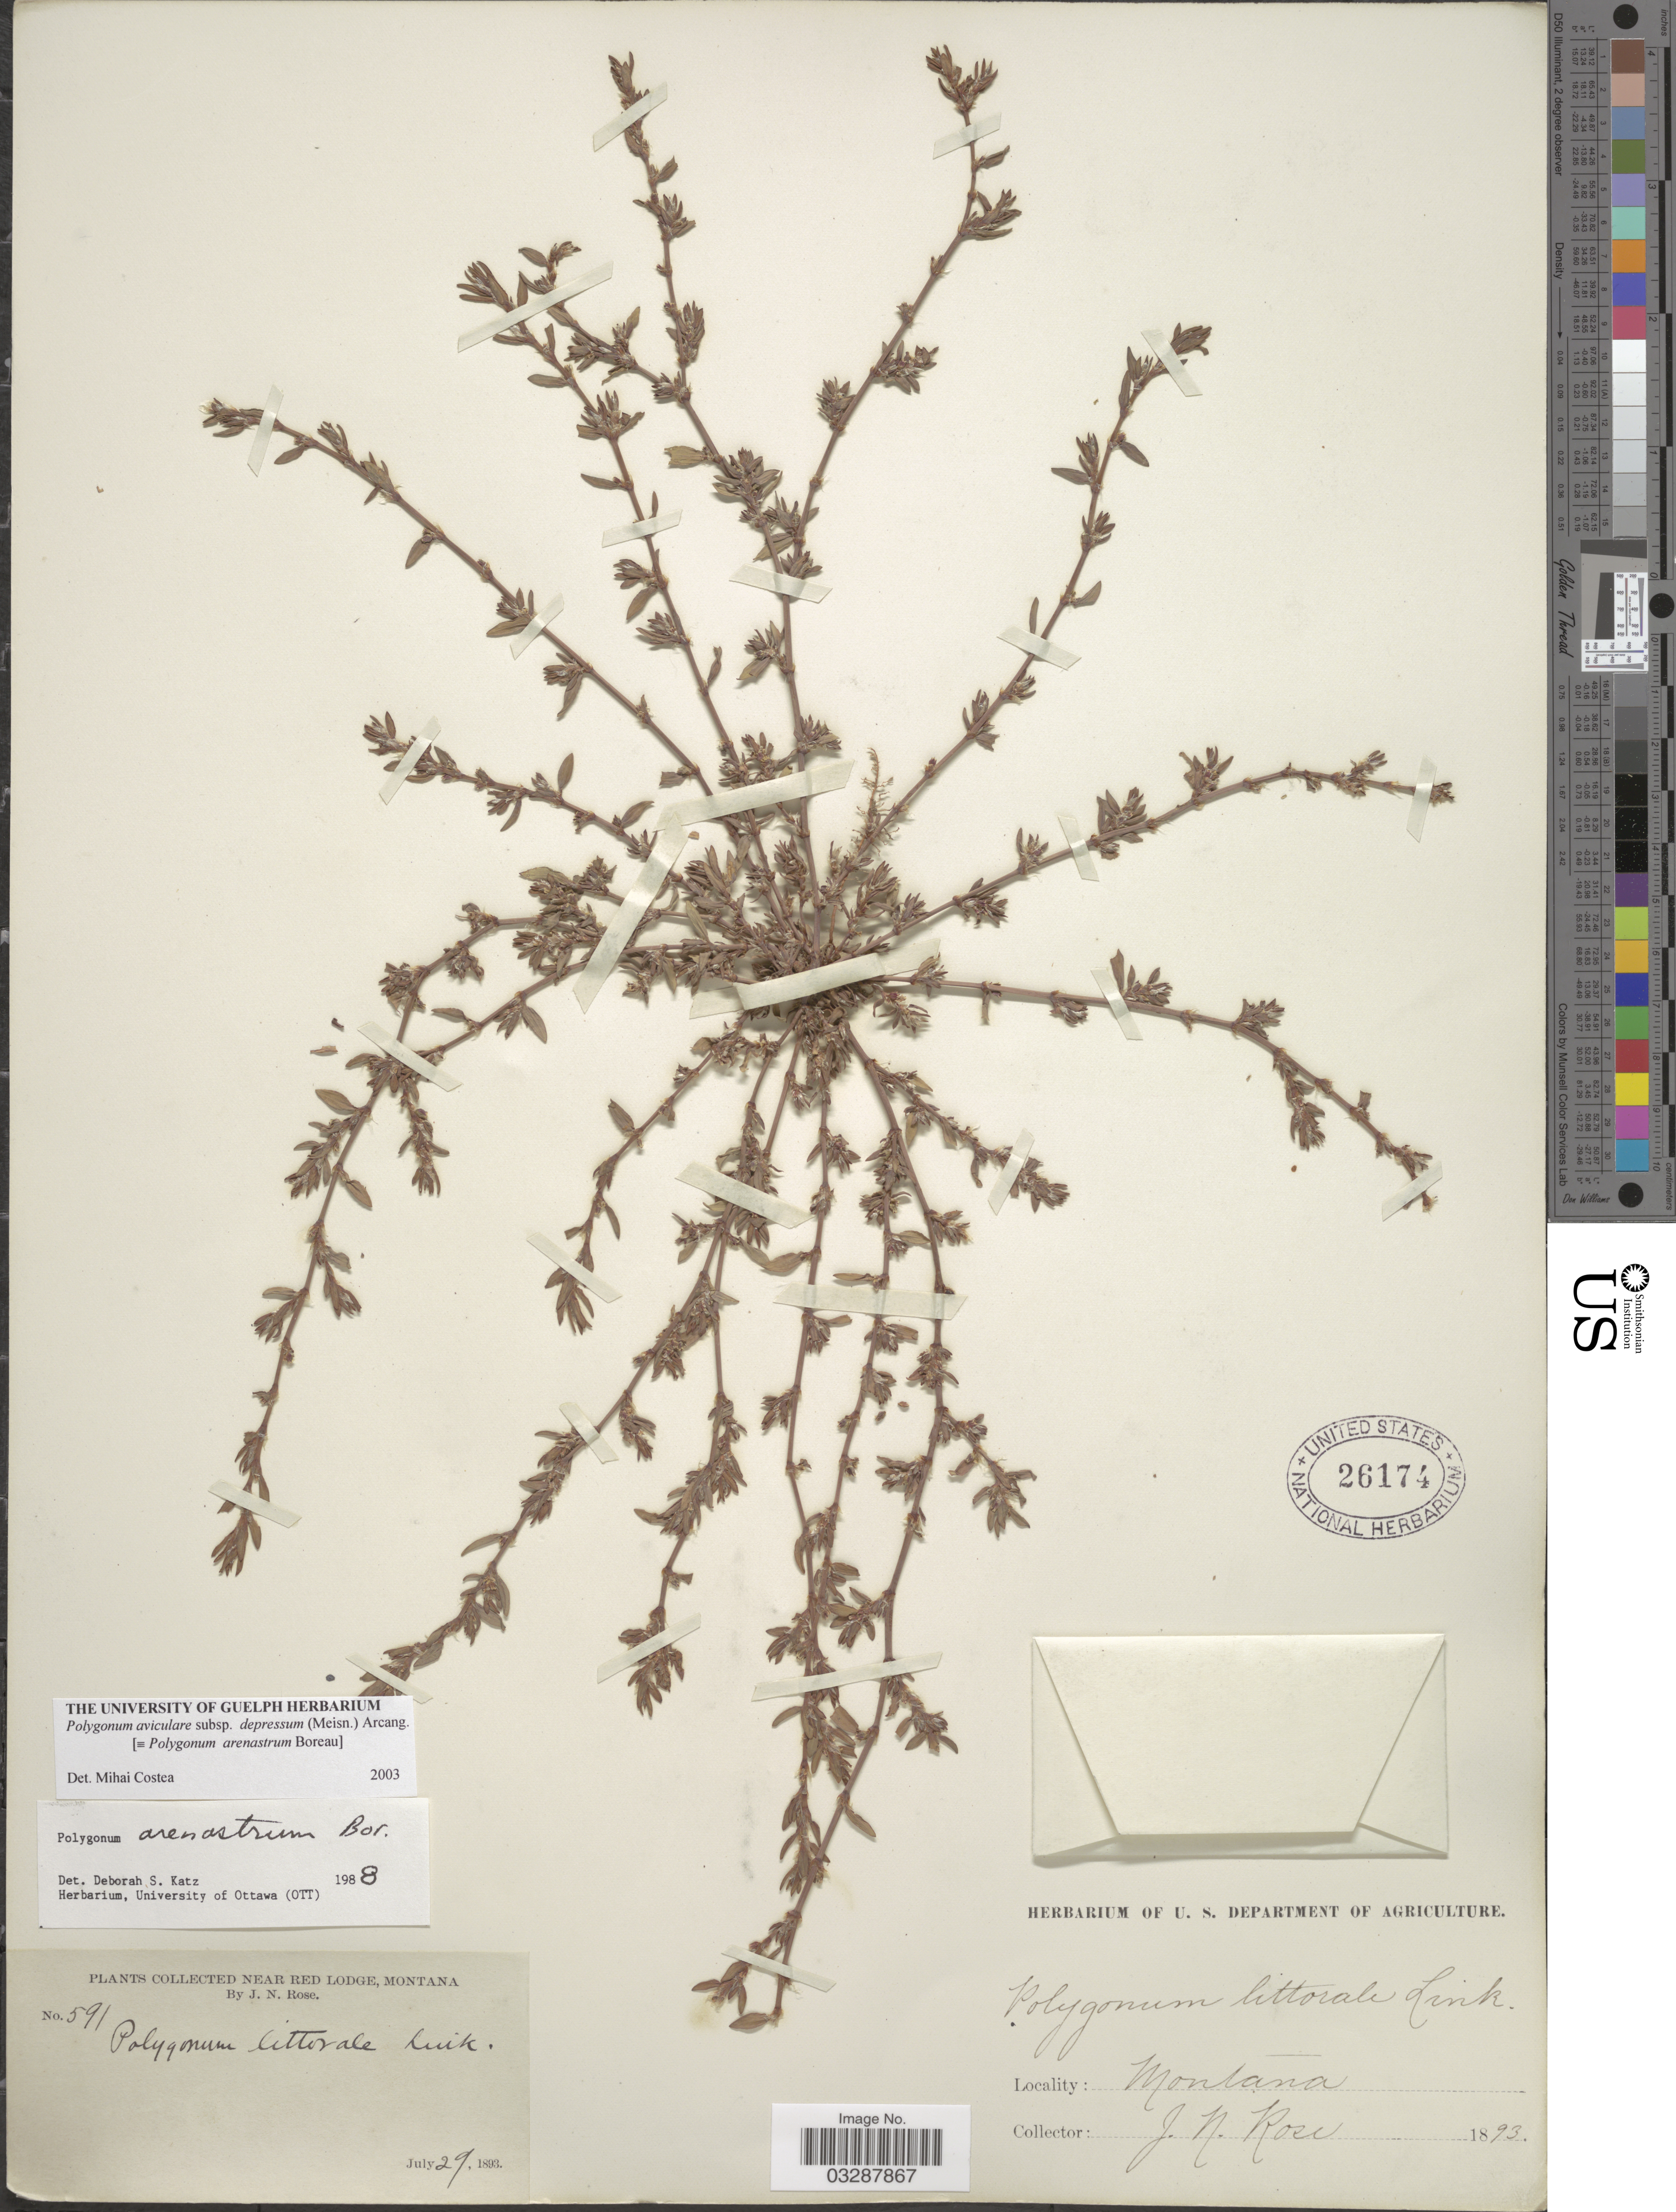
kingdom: Plantae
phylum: Tracheophyta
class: Magnoliopsida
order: Caryophyllales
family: Polygonaceae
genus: Polygonum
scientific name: Polygonum aviculare subsp. depressum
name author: (Meisn.) Arcang.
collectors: J. N. Rose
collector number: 591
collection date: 1893-07-29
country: United States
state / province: Montana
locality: Near Red Lodge.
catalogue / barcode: US 26174